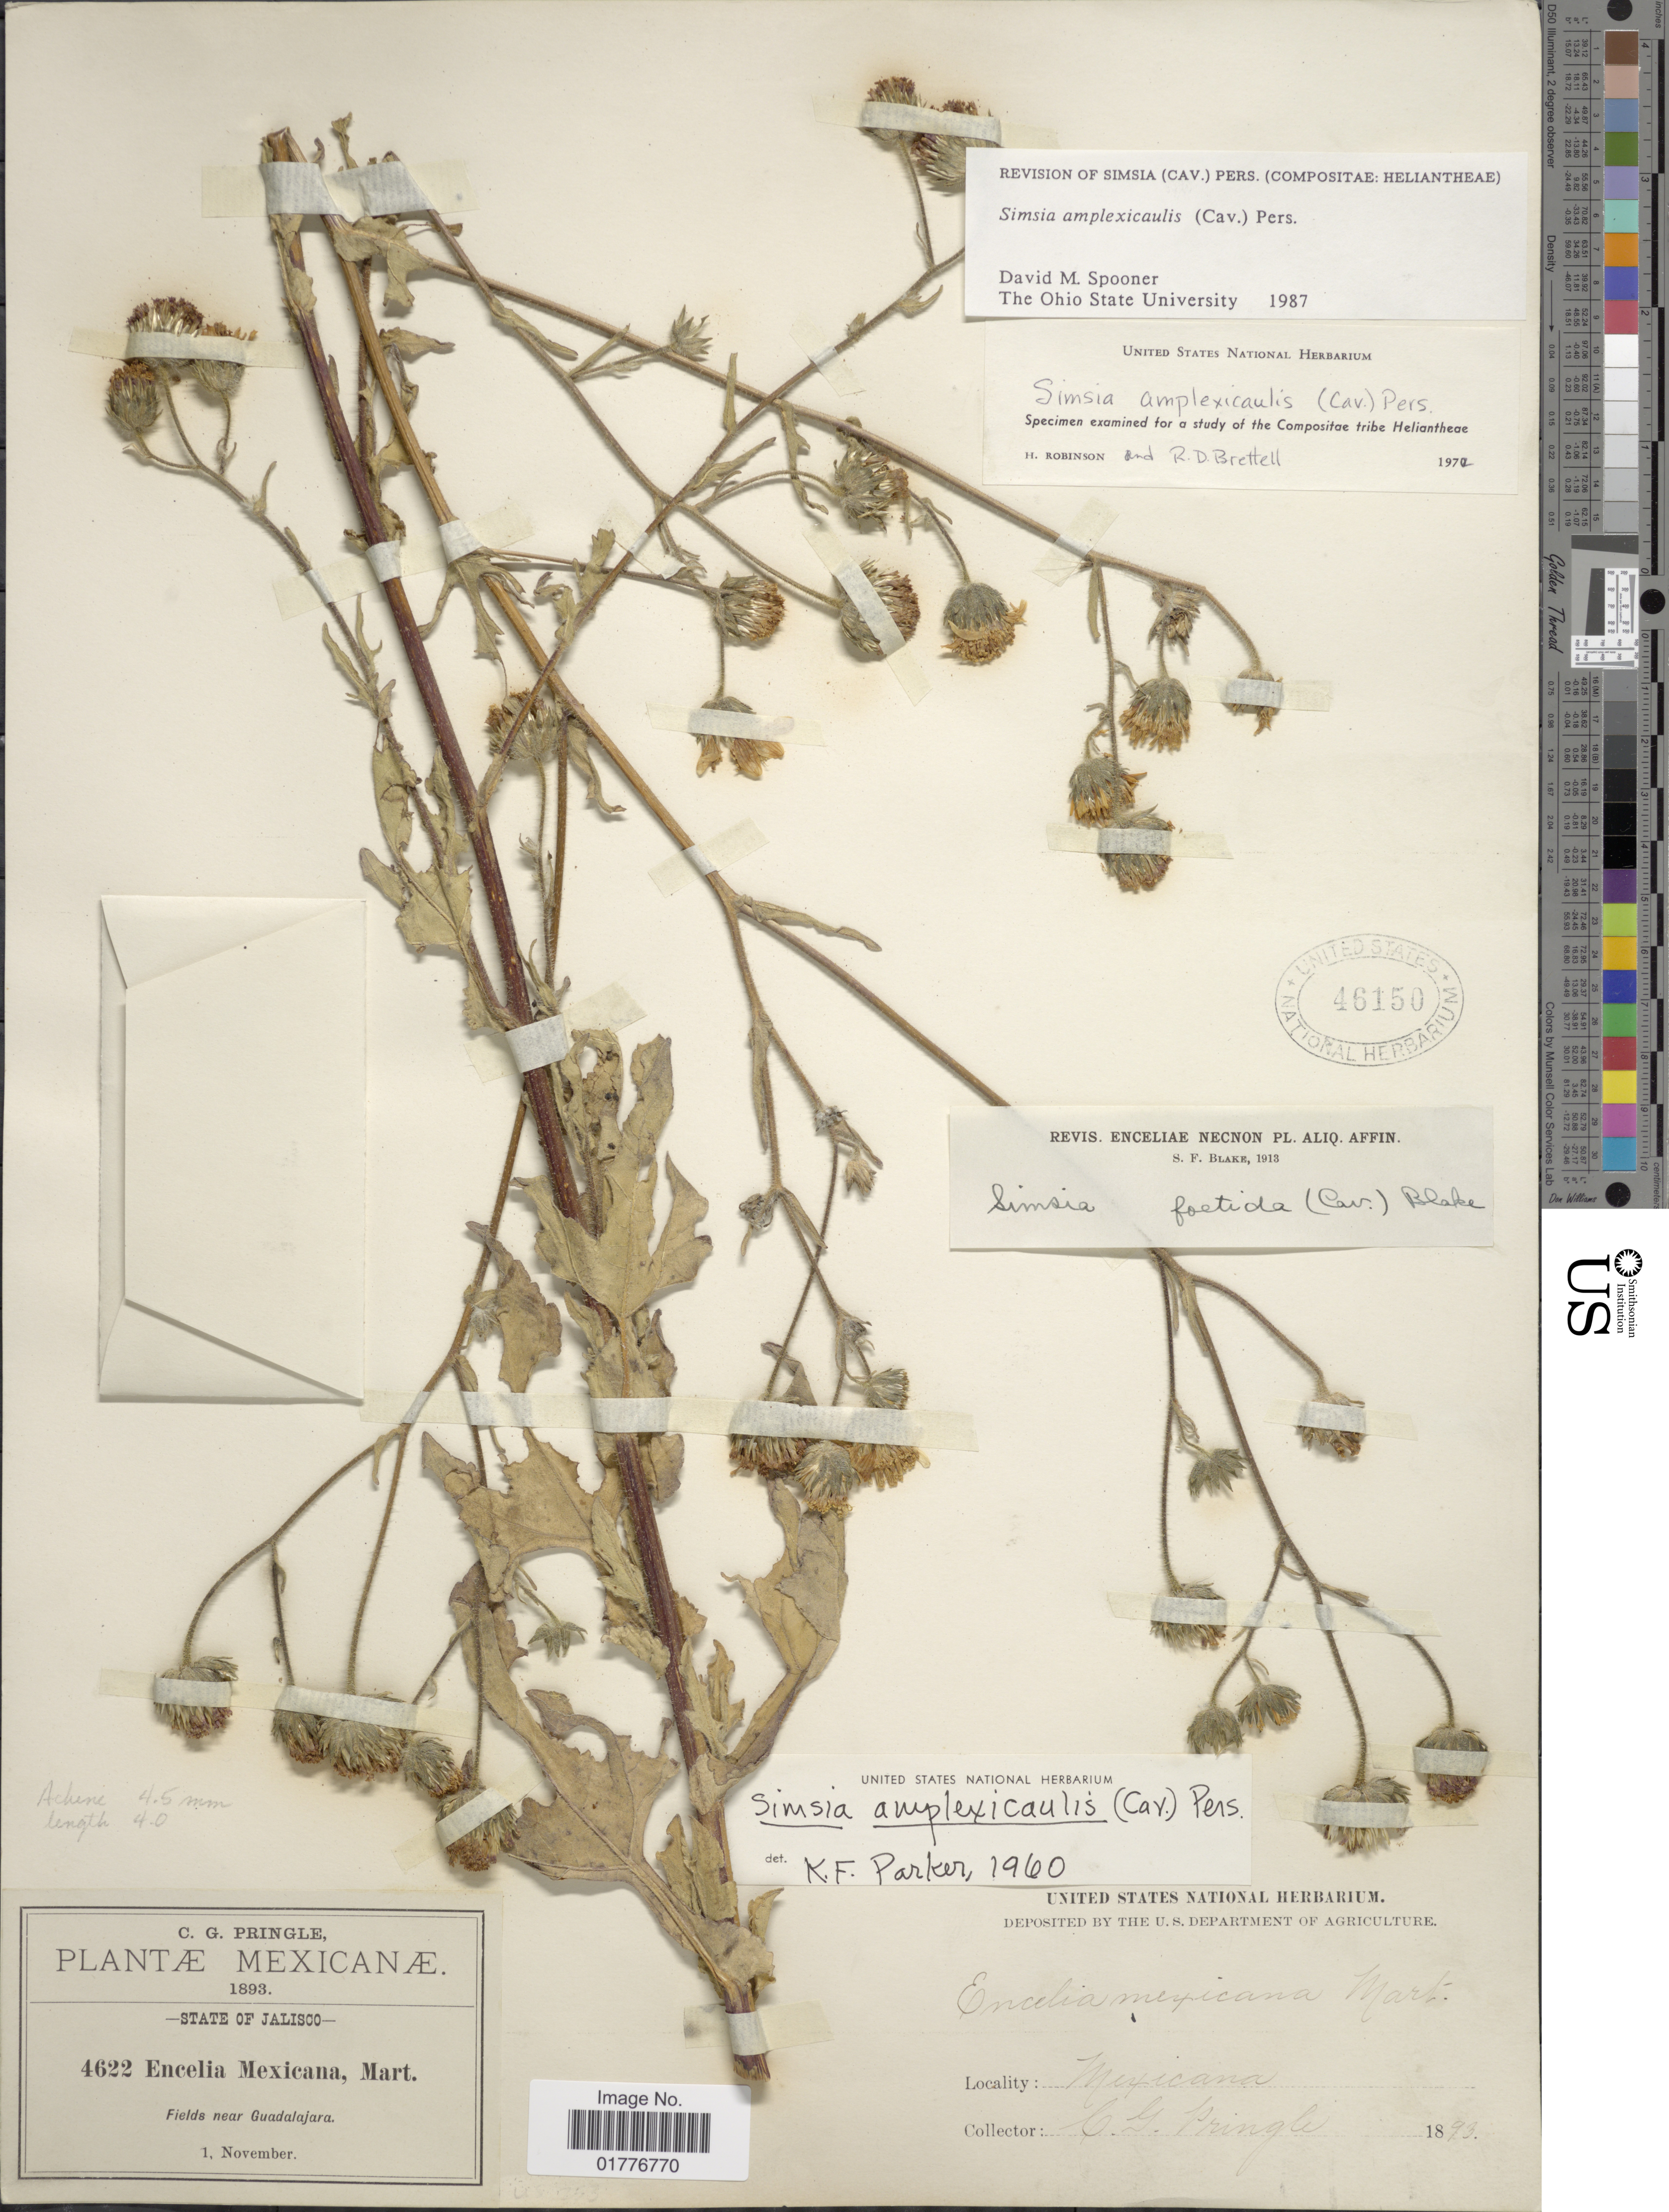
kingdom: Plantae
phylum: Tracheophyta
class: Magnoliopsida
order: Asterales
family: Asteraceae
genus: Simsia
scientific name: Simsia amplexicaulis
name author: (Cav.) Pers.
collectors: C. G. Pringle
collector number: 4622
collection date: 1893-11-01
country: Mexico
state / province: Jalisco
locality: fields near Guadalajara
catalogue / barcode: US 46150